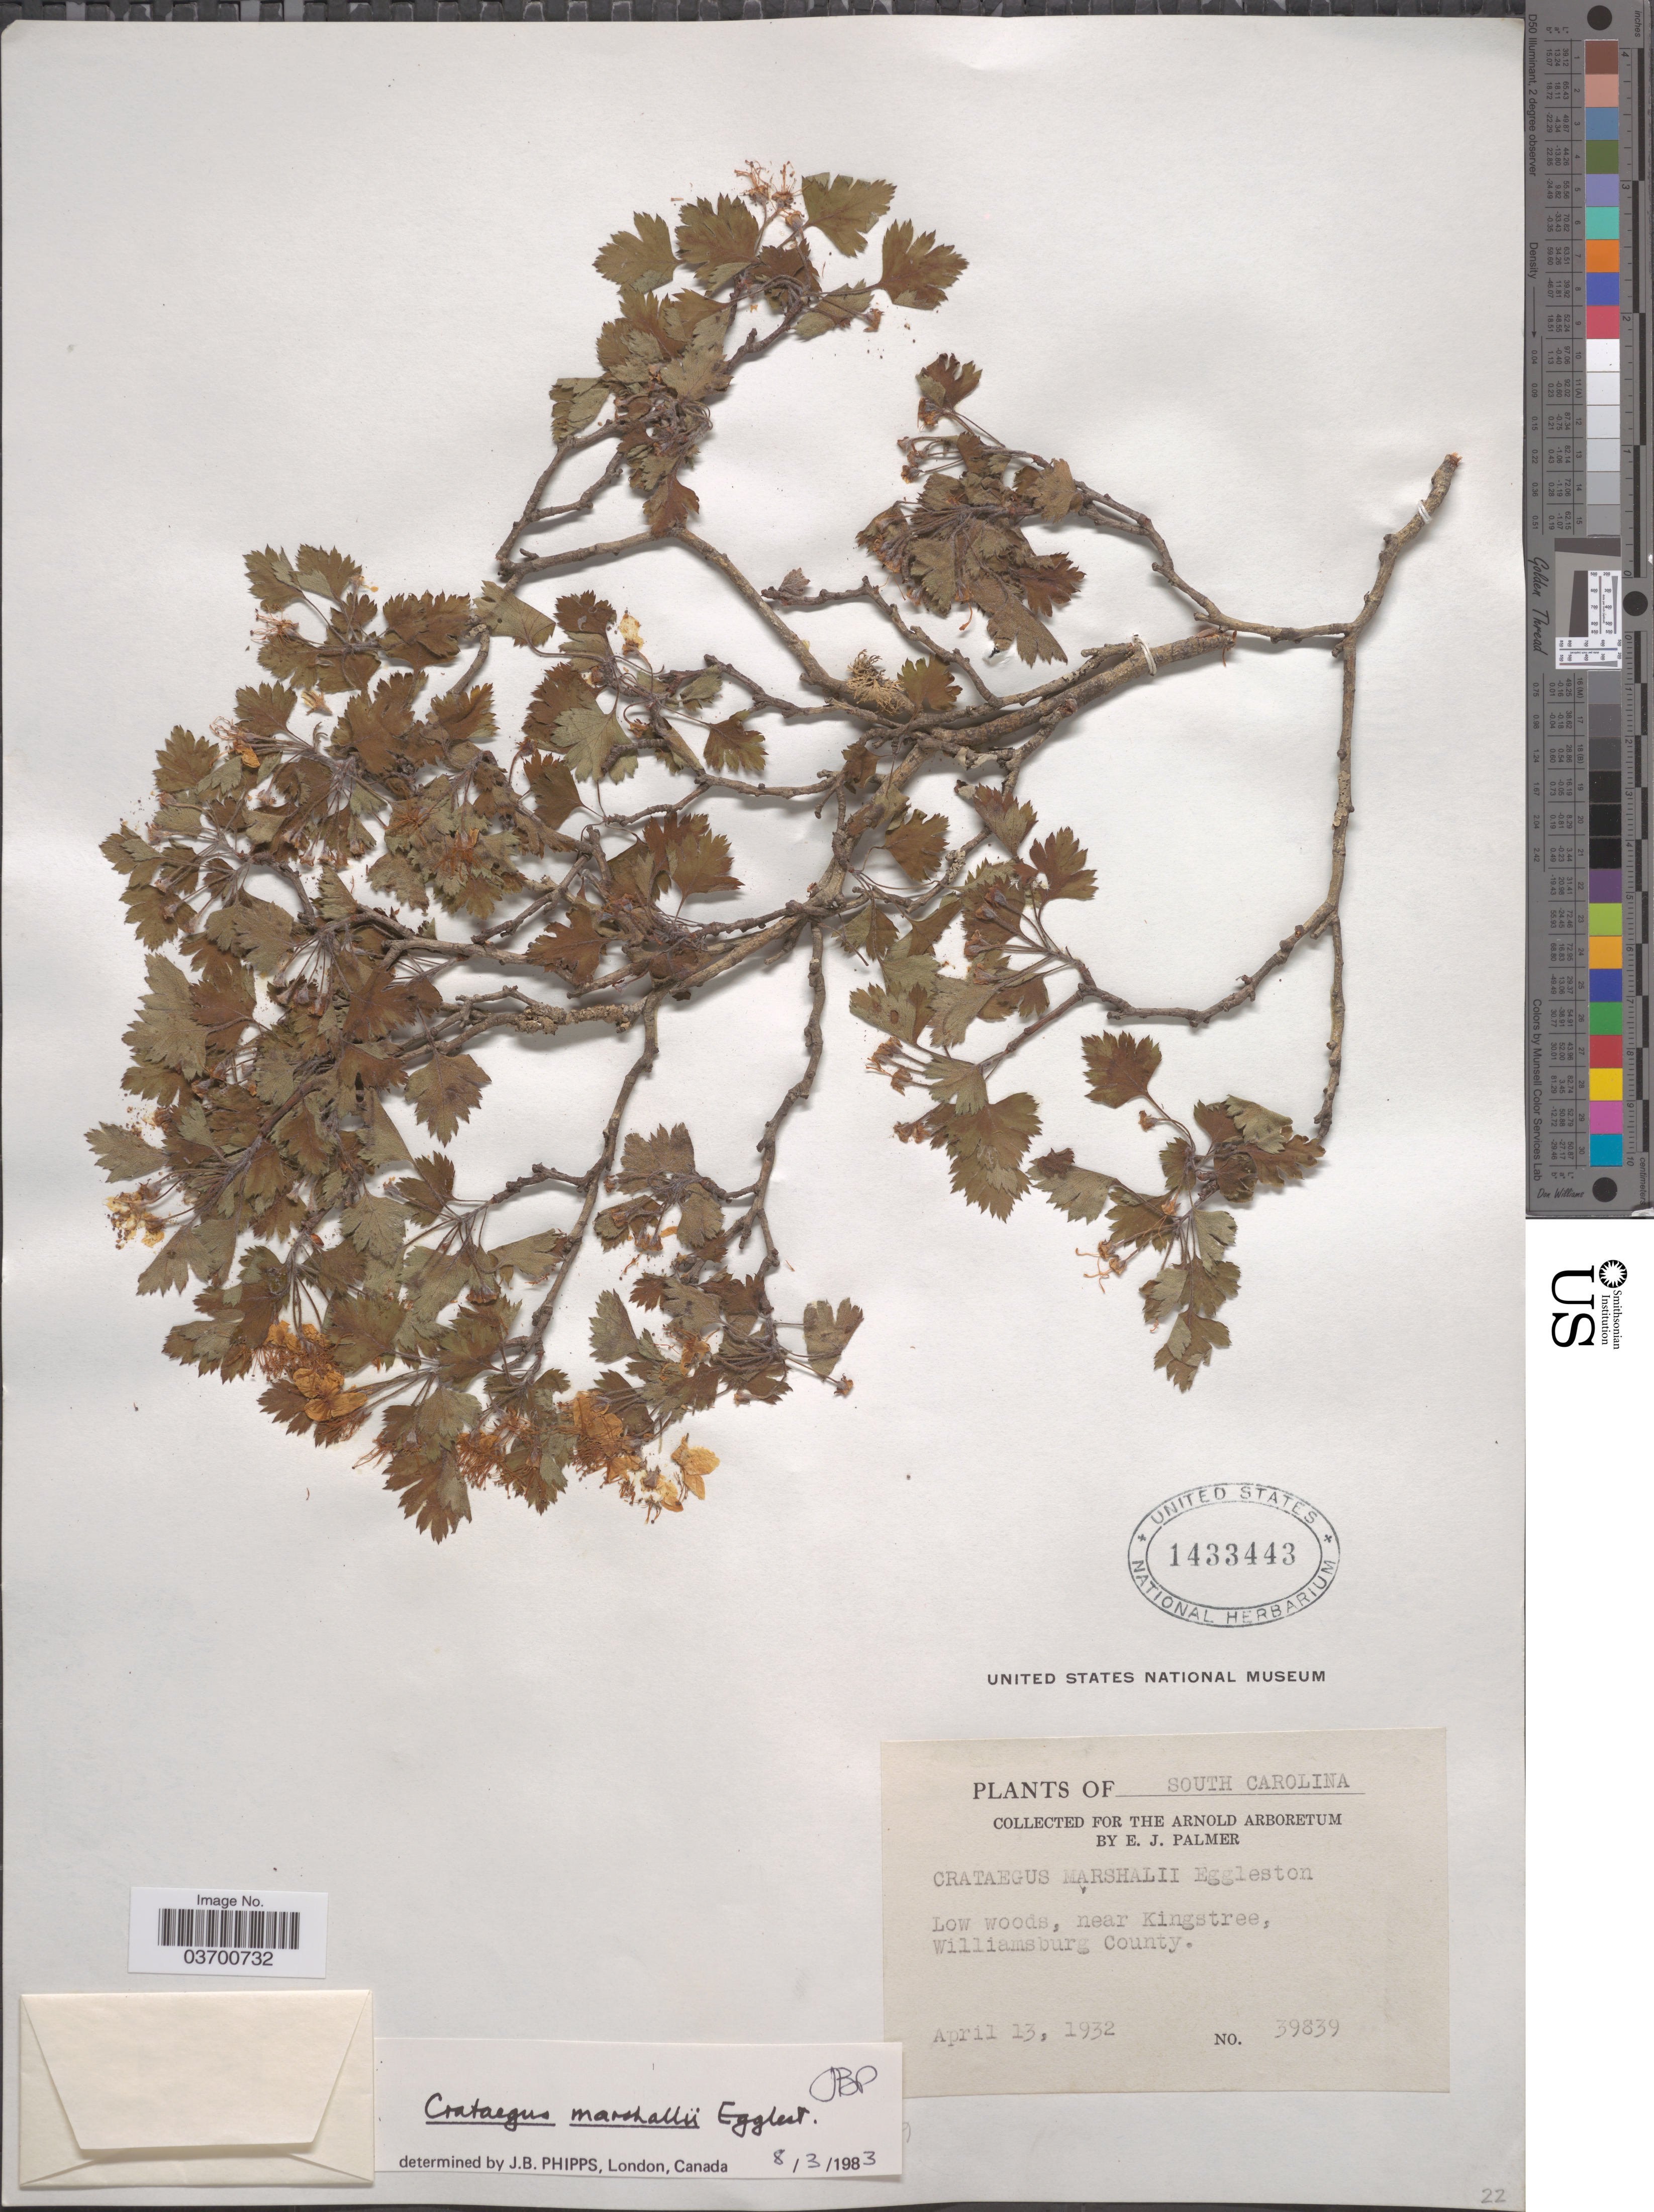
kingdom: Plantae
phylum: Tracheophyta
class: Magnoliopsida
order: Rosales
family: Rosaceae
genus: Crataegus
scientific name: Crataegus marshallii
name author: Eggl.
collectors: E. J. Palmer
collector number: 39839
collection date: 1932-04-13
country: United States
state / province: South Carolina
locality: Near Kingstree, Williamsburg County.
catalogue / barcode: US 1433443